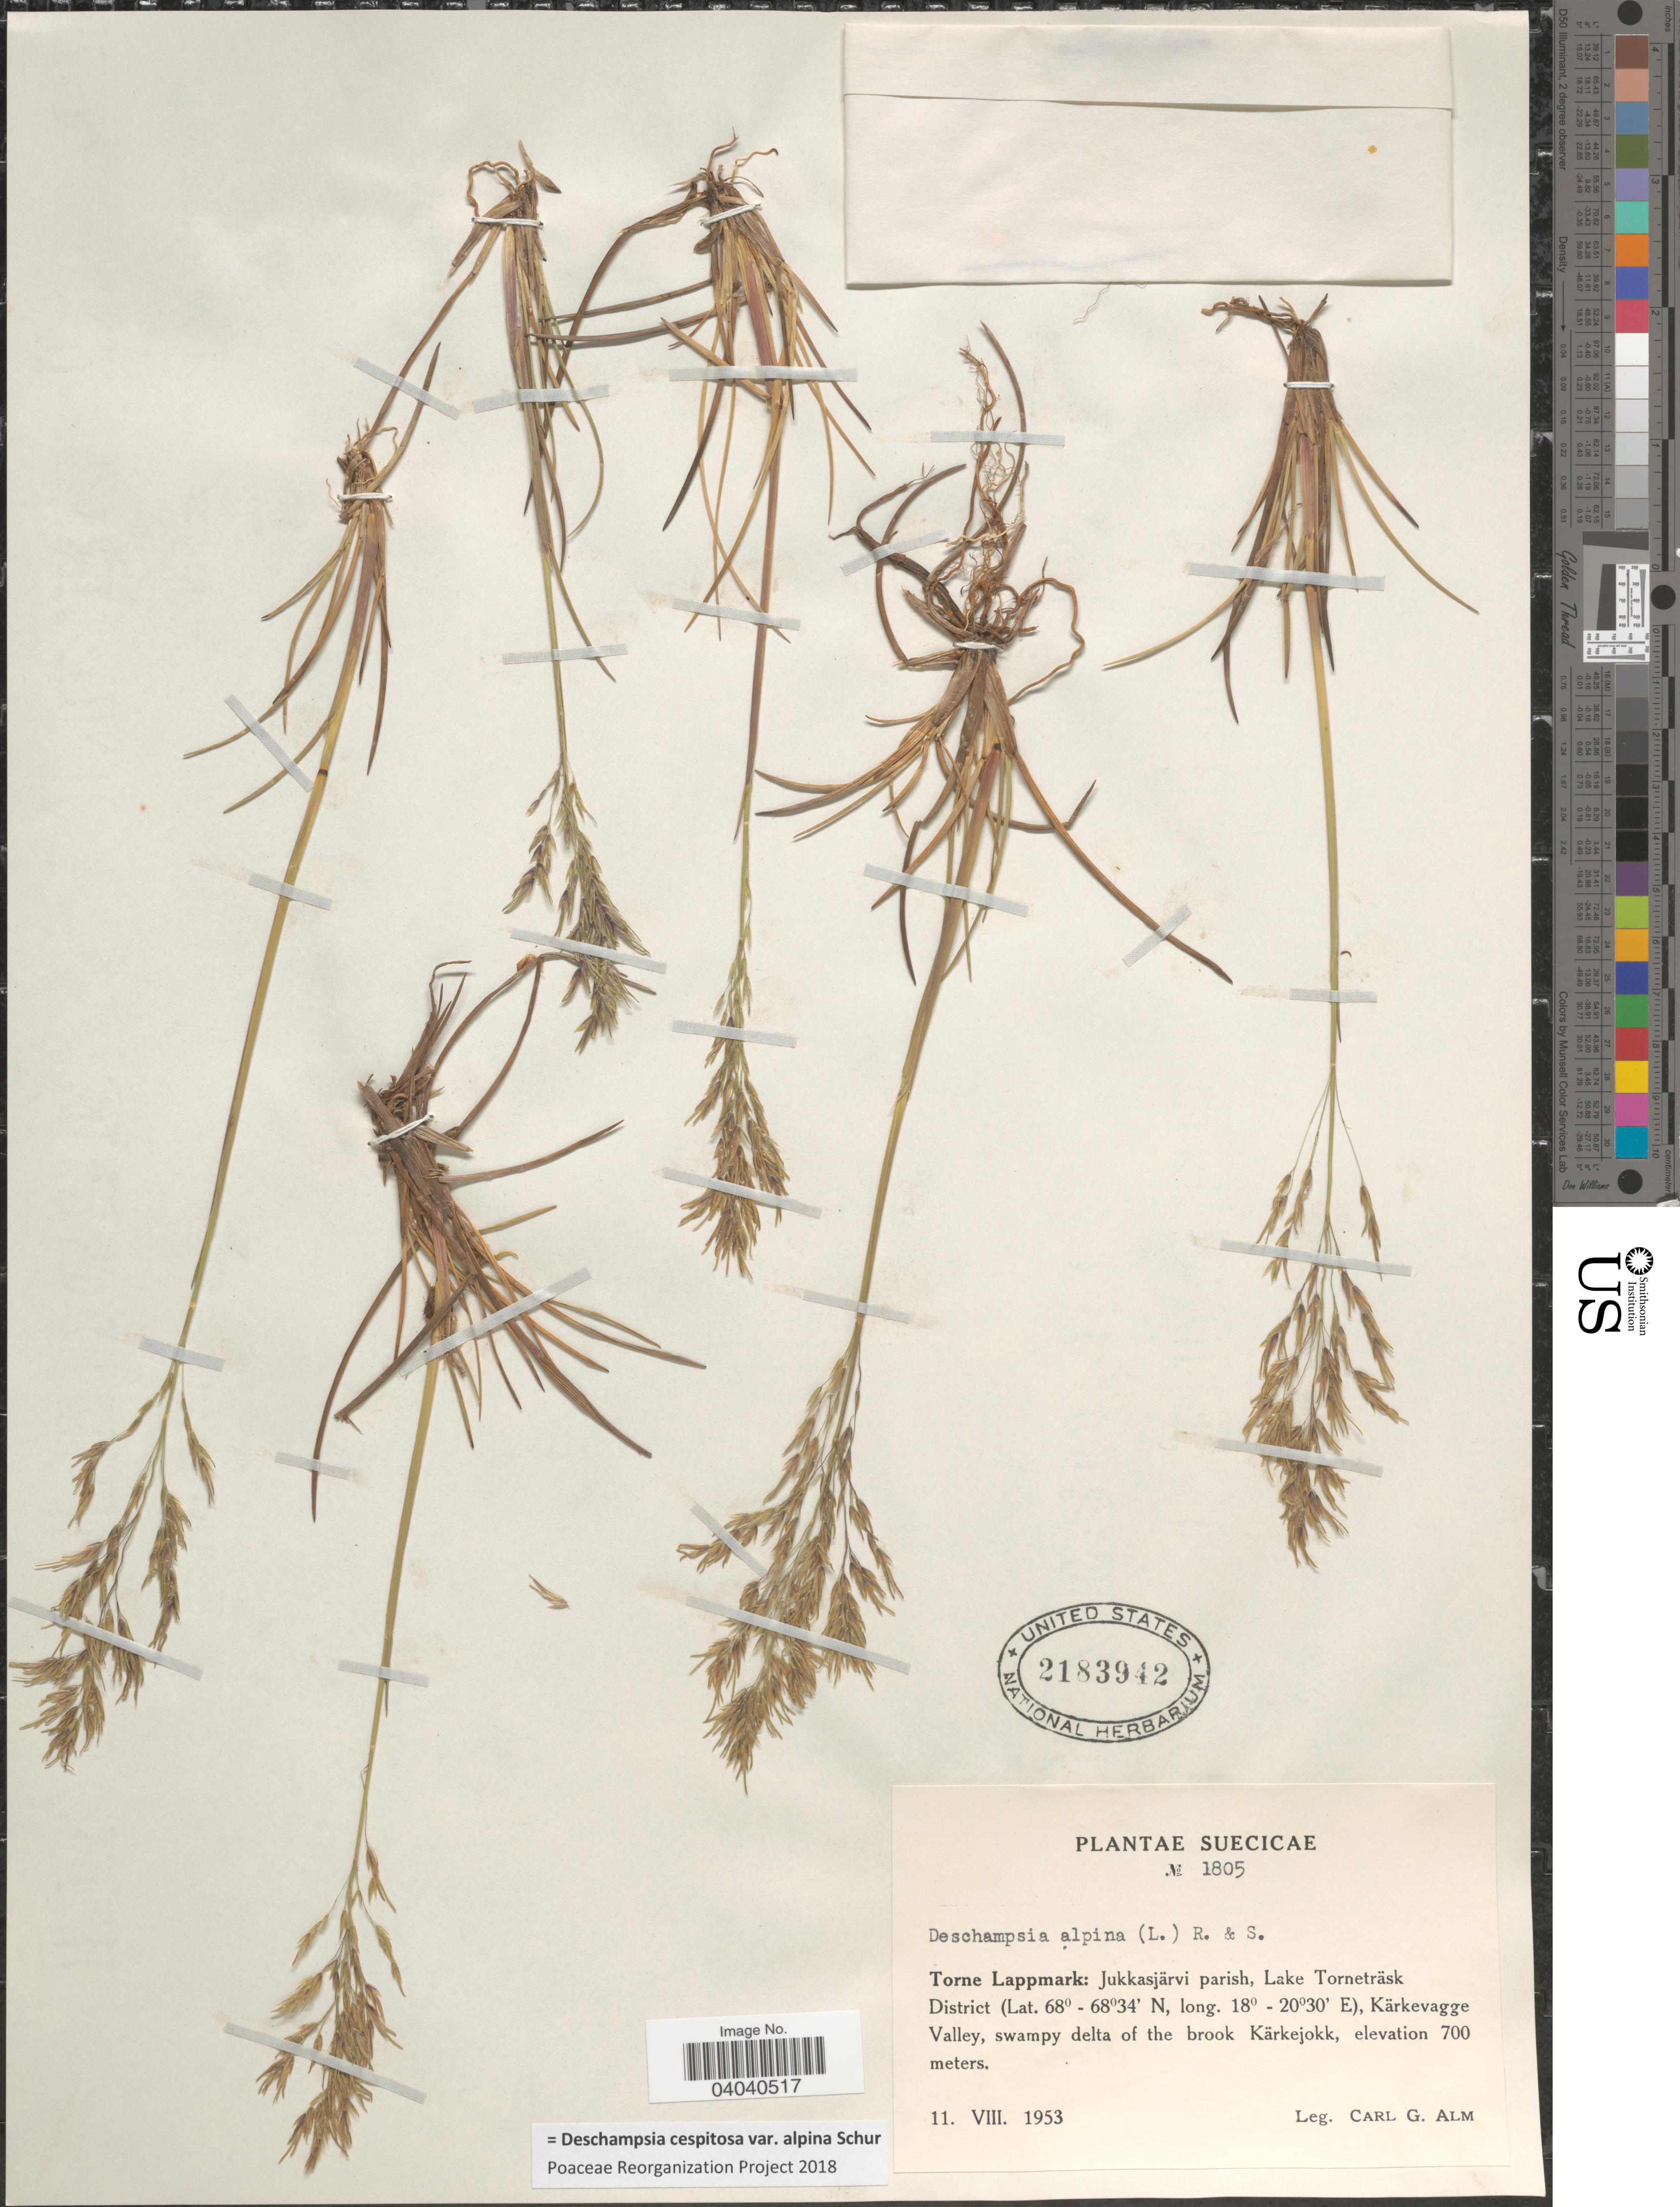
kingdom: Plantae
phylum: Tracheophyta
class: Liliopsida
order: Poales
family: Poaceae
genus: Deschampsia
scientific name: Deschampsia cespitosa var. alpina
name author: Vasey ex W.J. Beal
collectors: C. G. Alm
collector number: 1805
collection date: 1953-08-11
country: Sweden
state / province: Norrbotten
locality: Suecicae. Torne Lappmark: Jukkasjärvi parish, Lake Torneträsk. District, Kärkevagge Valley, swampy delta of the brook Kärkejokk.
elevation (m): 700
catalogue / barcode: US 2183942